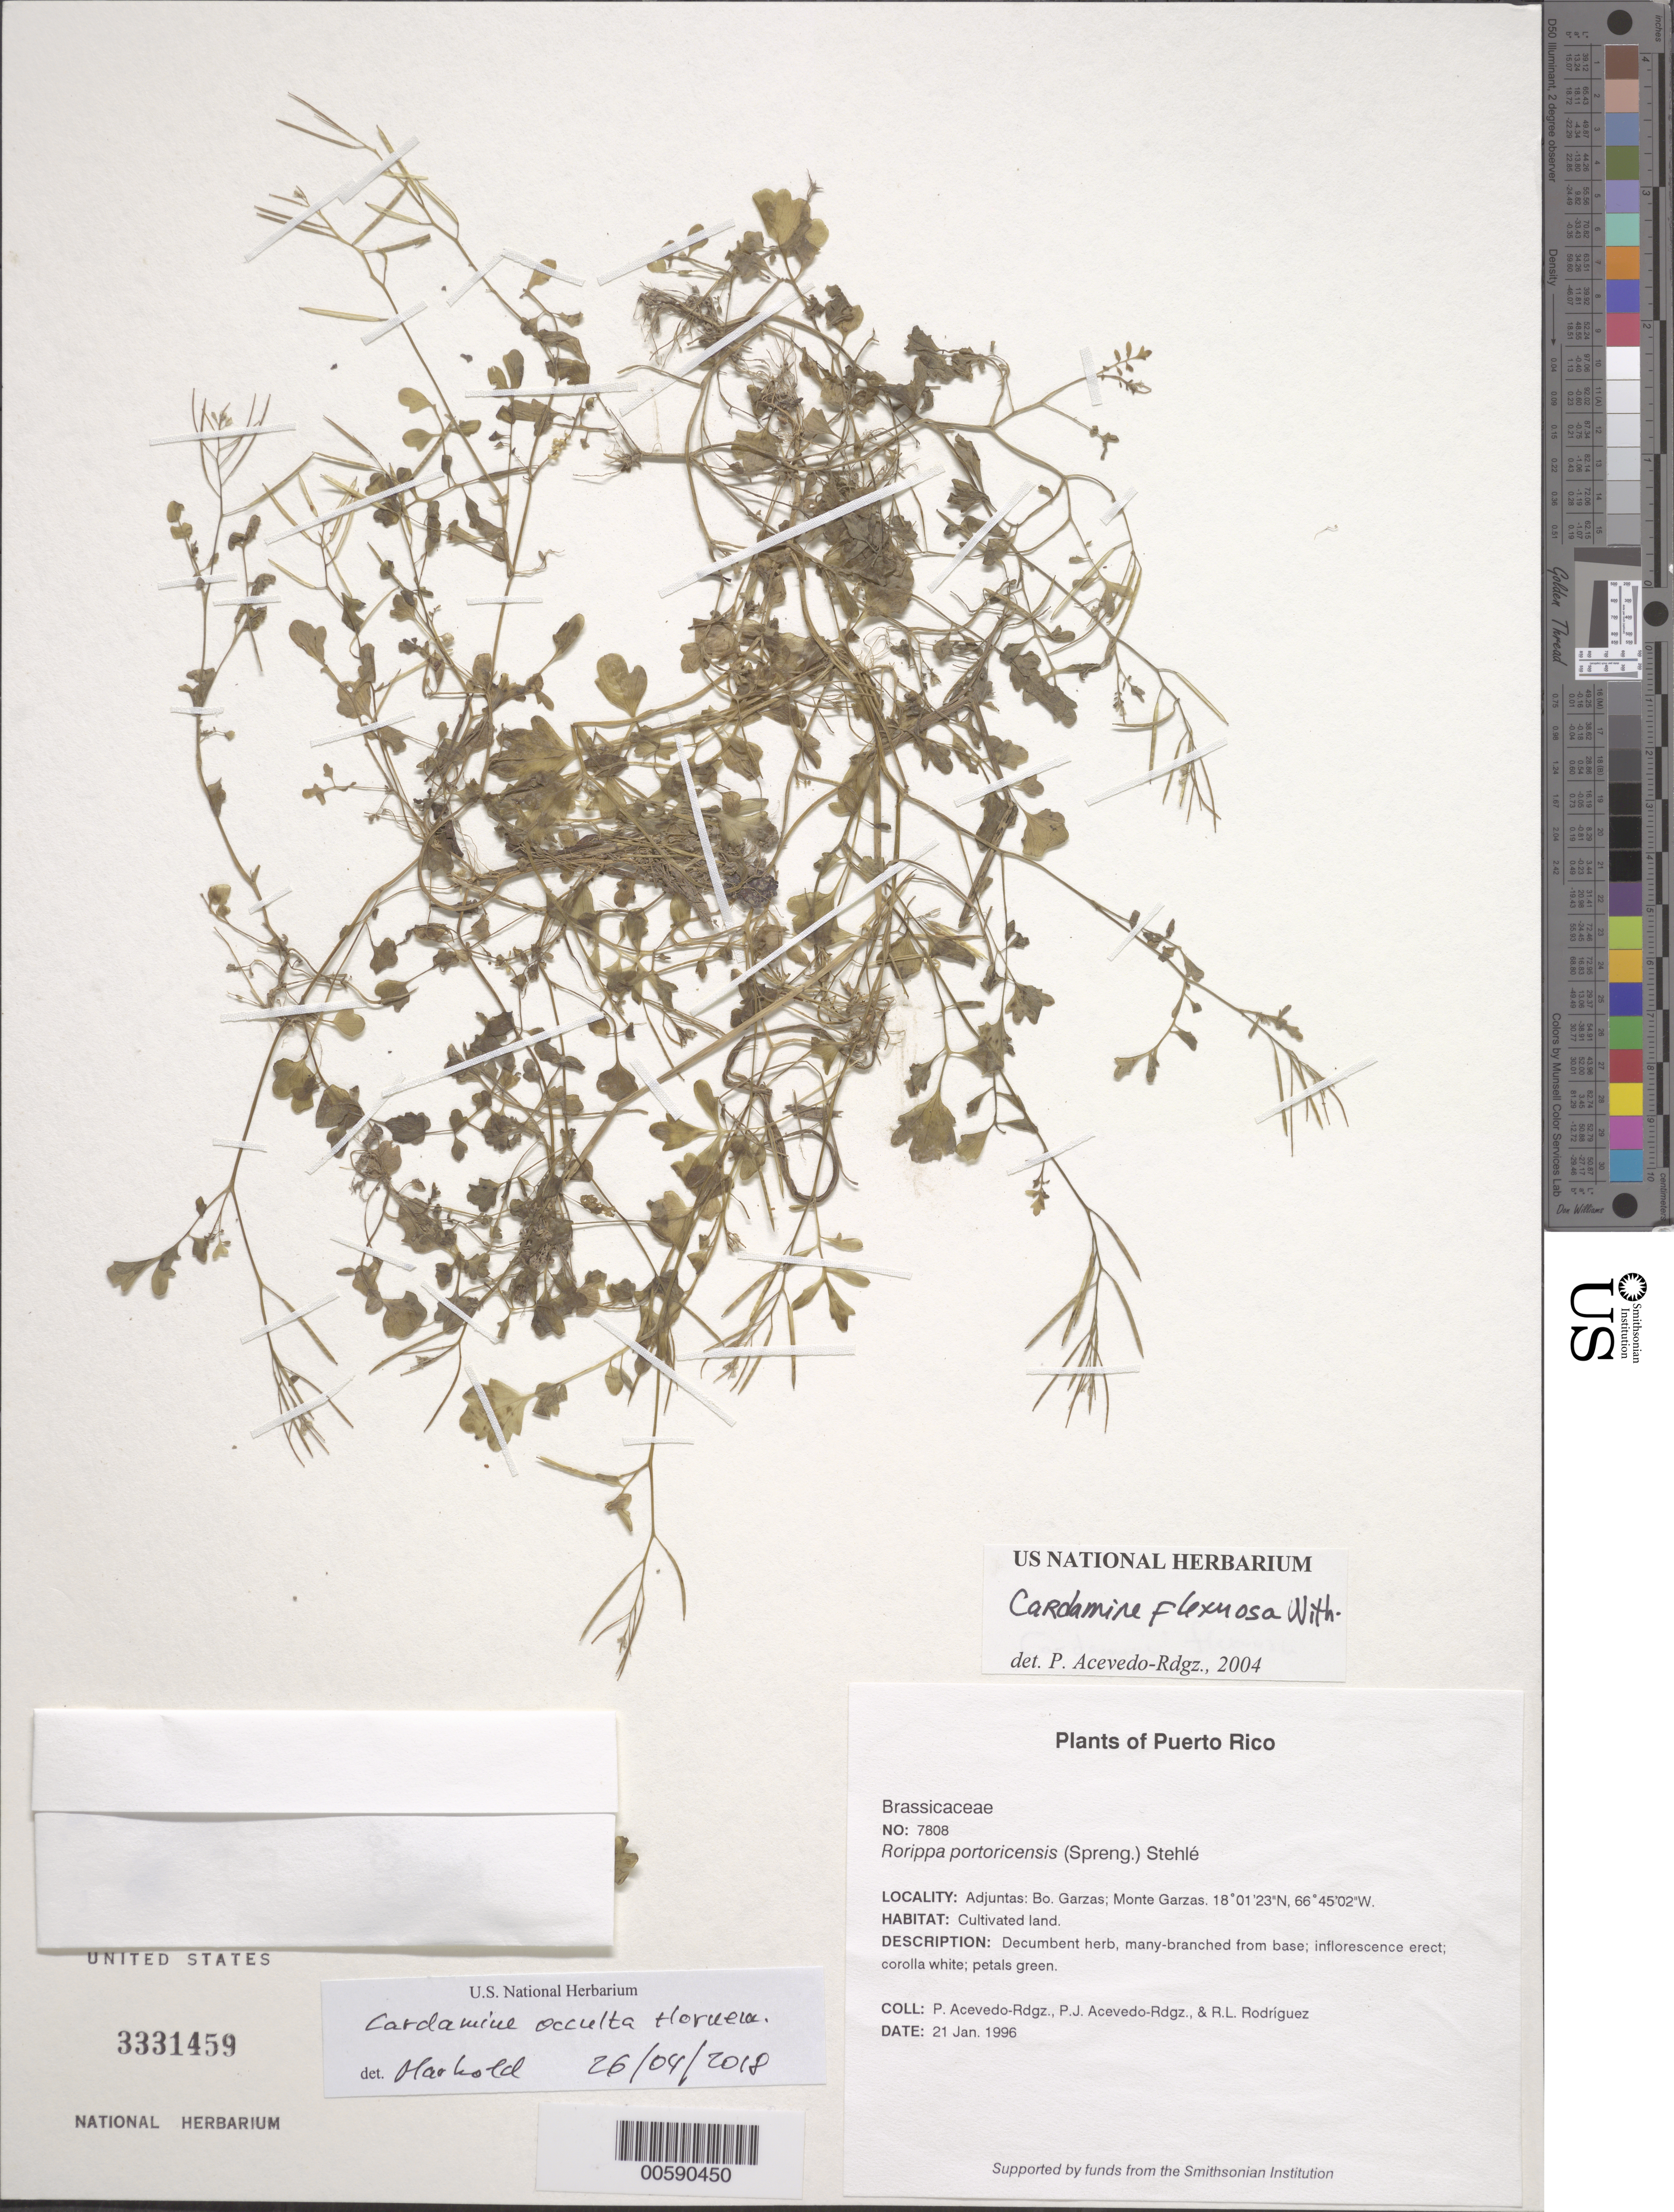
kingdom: Plantae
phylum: Tracheophyta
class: Magnoliopsida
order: Brassicales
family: Brassicaceae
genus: Cardamine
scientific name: Cardamine occulta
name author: Hornem.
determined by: Marhold, K.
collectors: P. Acevedo-Rodr., P. J. Acevedo & R. Rodríguez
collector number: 7808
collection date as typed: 21 Jan 1996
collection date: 1996-01-21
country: Puerto Rico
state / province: Adjuntas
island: Puerto Rico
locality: Adjuntas; Bo. Garzas; Monte Garzas.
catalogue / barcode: US 3331459